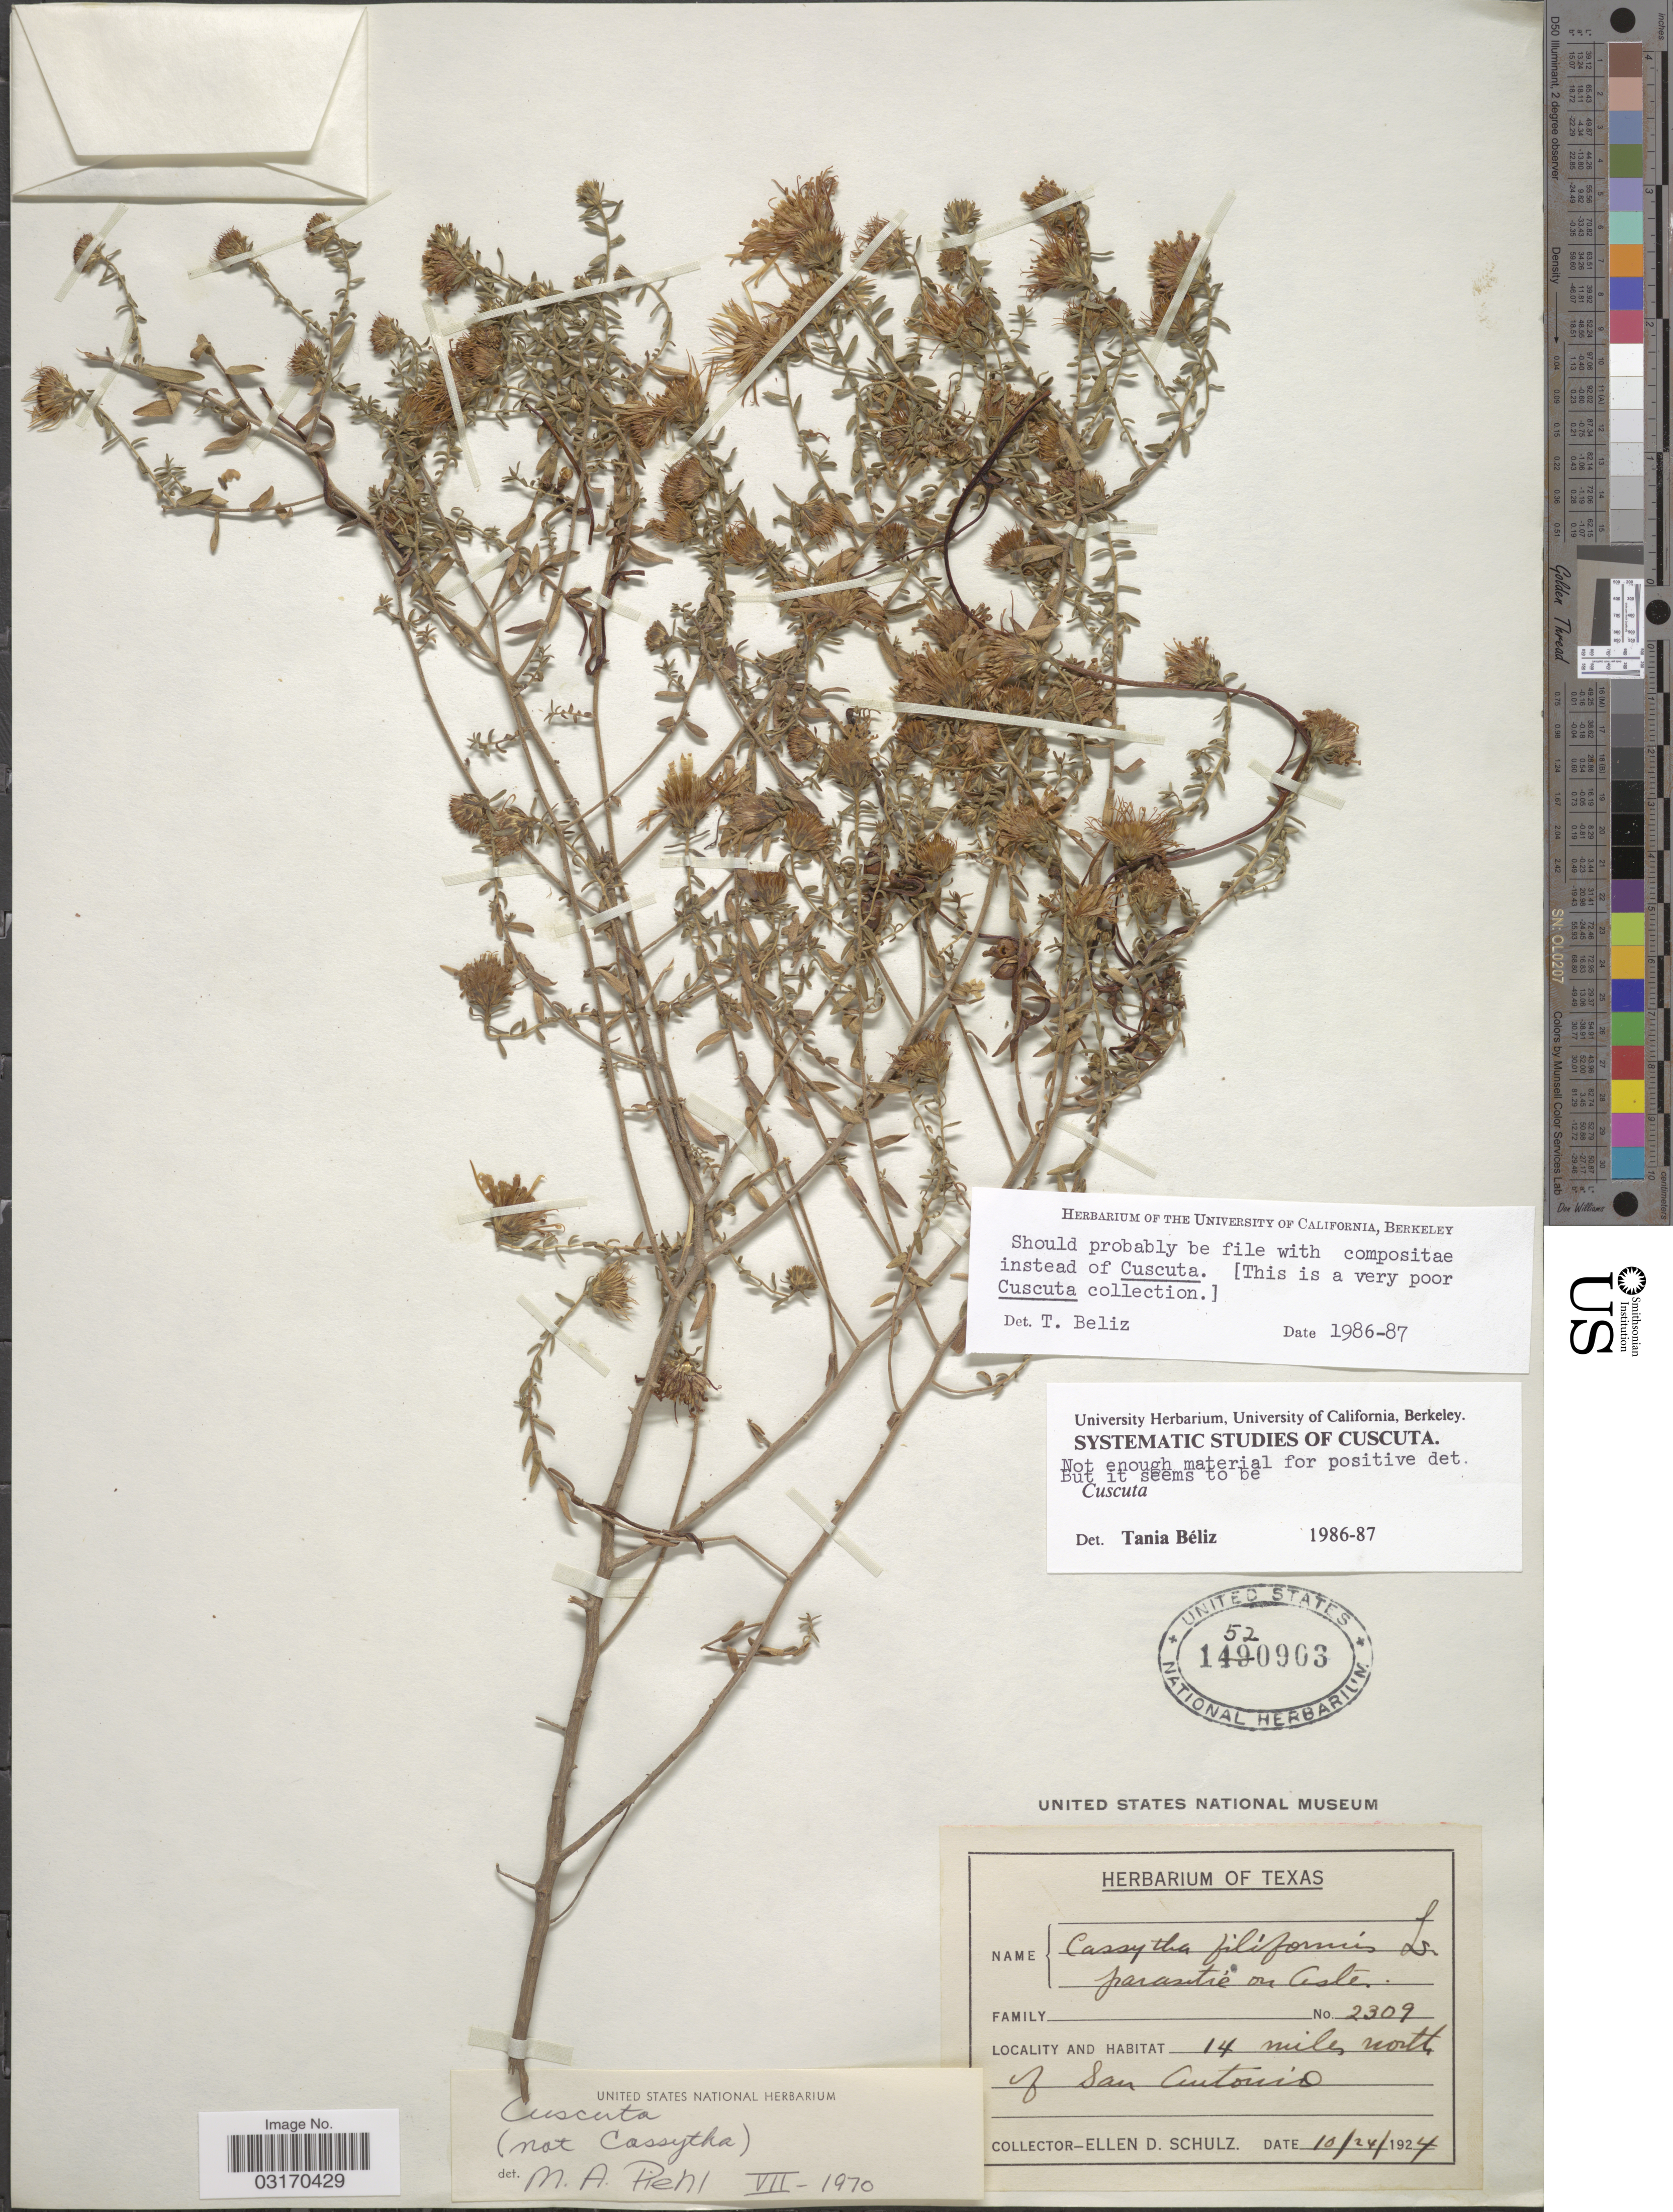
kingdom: Plantae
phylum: Tracheophyta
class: Magnoliopsida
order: Solanales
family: Convolvulaceae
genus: Cuscuta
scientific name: Cuscuta sp.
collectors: E. D. Schulz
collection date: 1924-10-24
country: United States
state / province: Texas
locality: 14 miles north of San Antonio.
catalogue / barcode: US 1520903